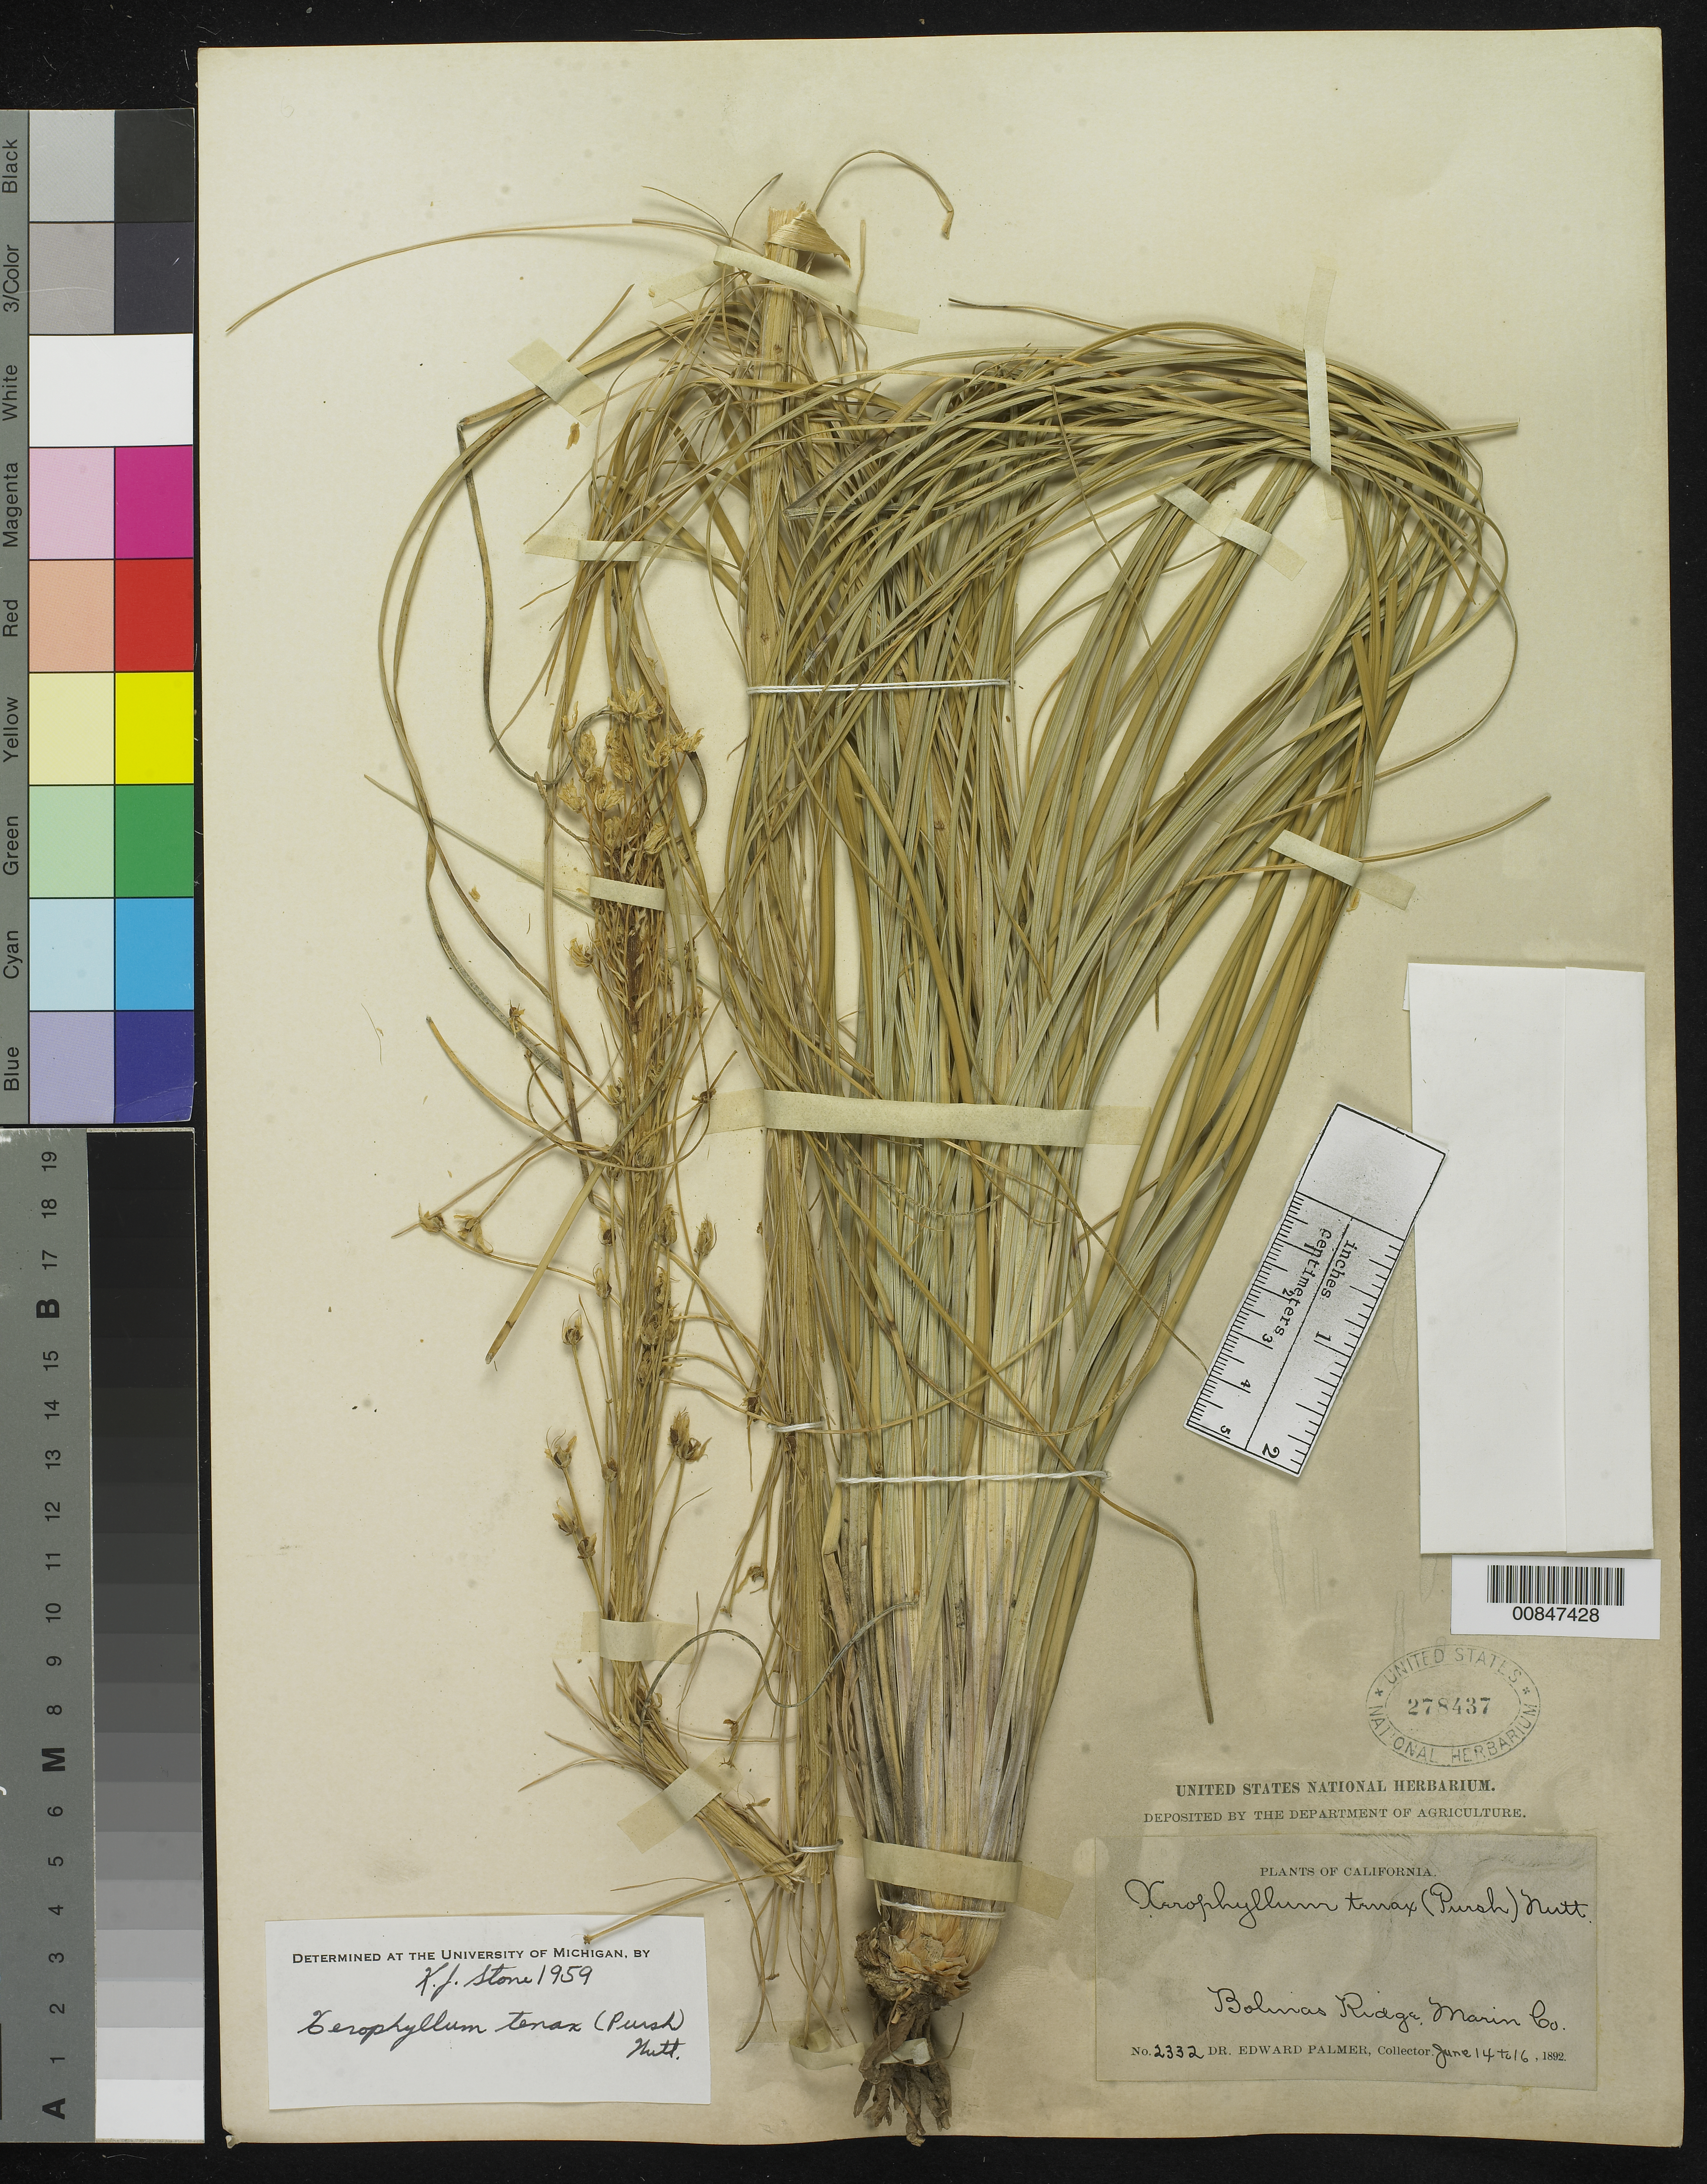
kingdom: Plantae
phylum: Tracheophyta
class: Liliopsida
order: Liliales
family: Melanthiaceae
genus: Xerophyllum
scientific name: Xerophyllum tenax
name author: (Pursh) Nutt.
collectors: E. Palmer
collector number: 2332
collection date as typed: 14 Jun 1892 to 16 Jun 1892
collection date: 1892-06-14/1892-06-16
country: United States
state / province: California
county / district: Marin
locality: Bolinas Ridge, Marin County, California.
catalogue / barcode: US 278437